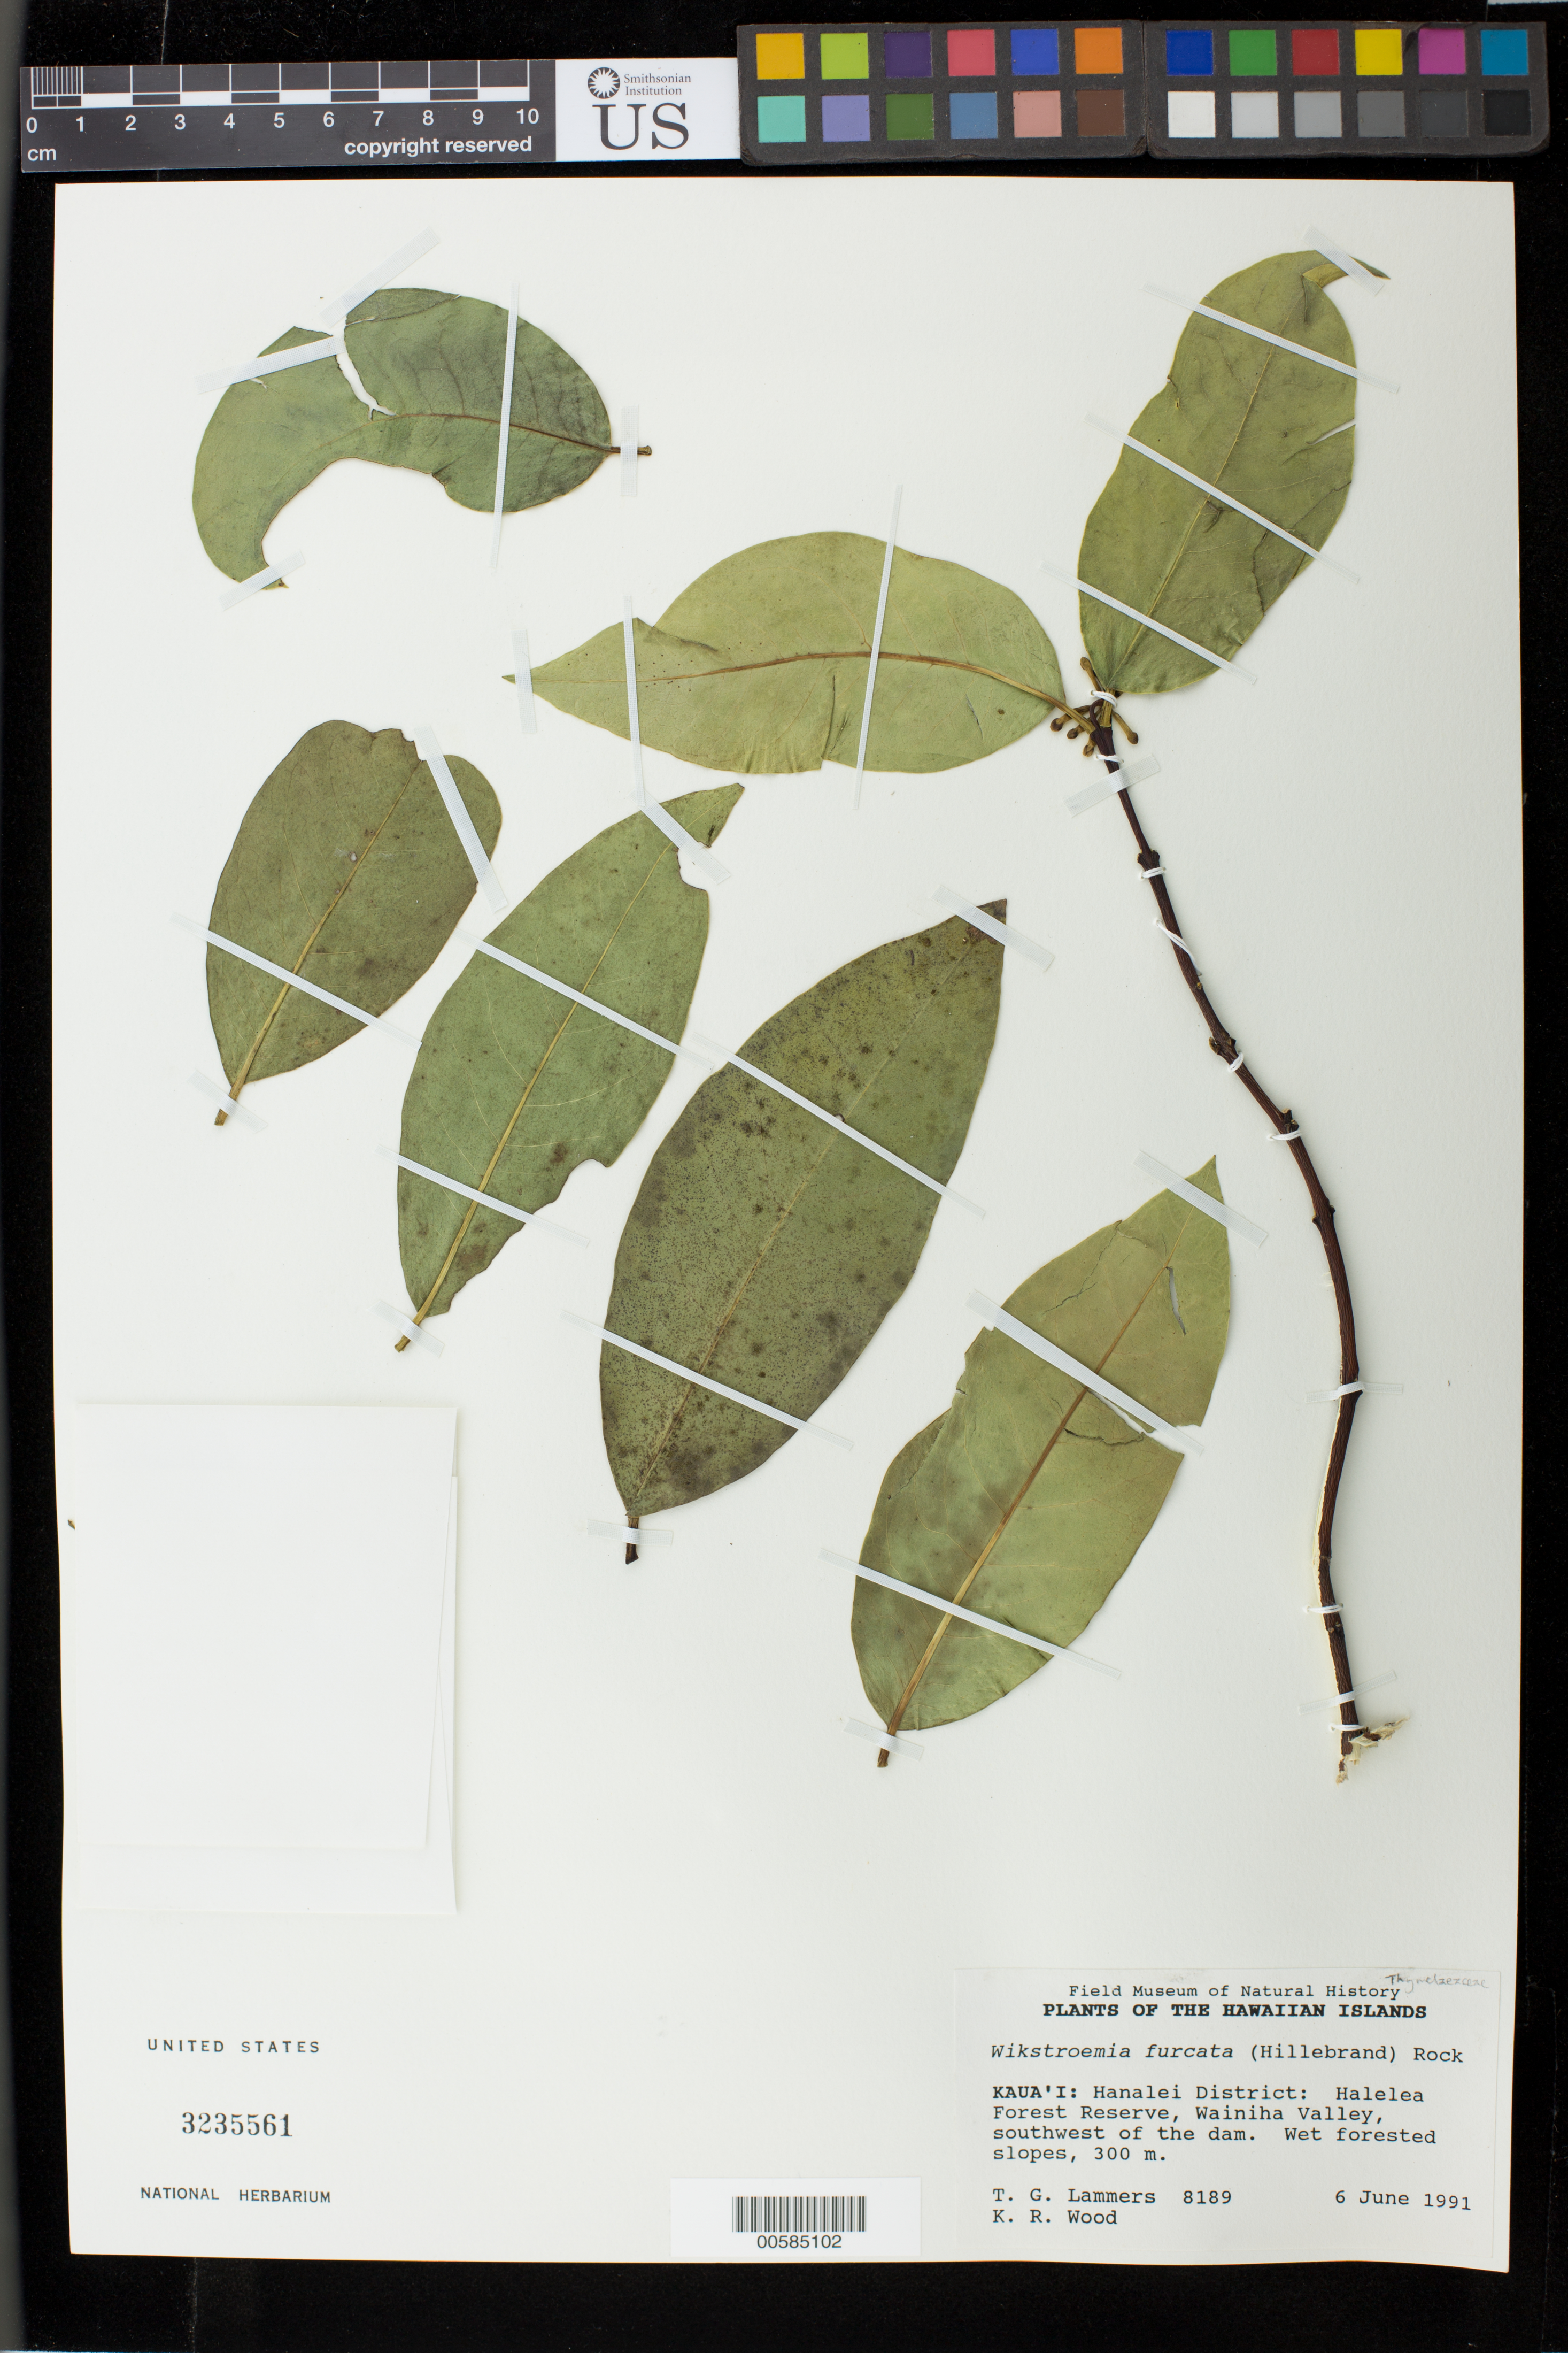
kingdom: Plantae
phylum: Tracheophyta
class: Magnoliopsida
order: Malvales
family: Thymelaeaceae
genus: Wikstroemia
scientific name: Wikstroemia furcata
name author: (Hildebr.) Rock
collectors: T. G. Lammers & K. R. Wood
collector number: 8189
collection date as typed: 6 Jun 1991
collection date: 1991-06-06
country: United States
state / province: Hawaii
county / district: Kauai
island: Kaua'i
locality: Hanalei Dist: Halelea For Res, Wainiha Valley, SW of the dam.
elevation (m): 300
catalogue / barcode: US 3235561